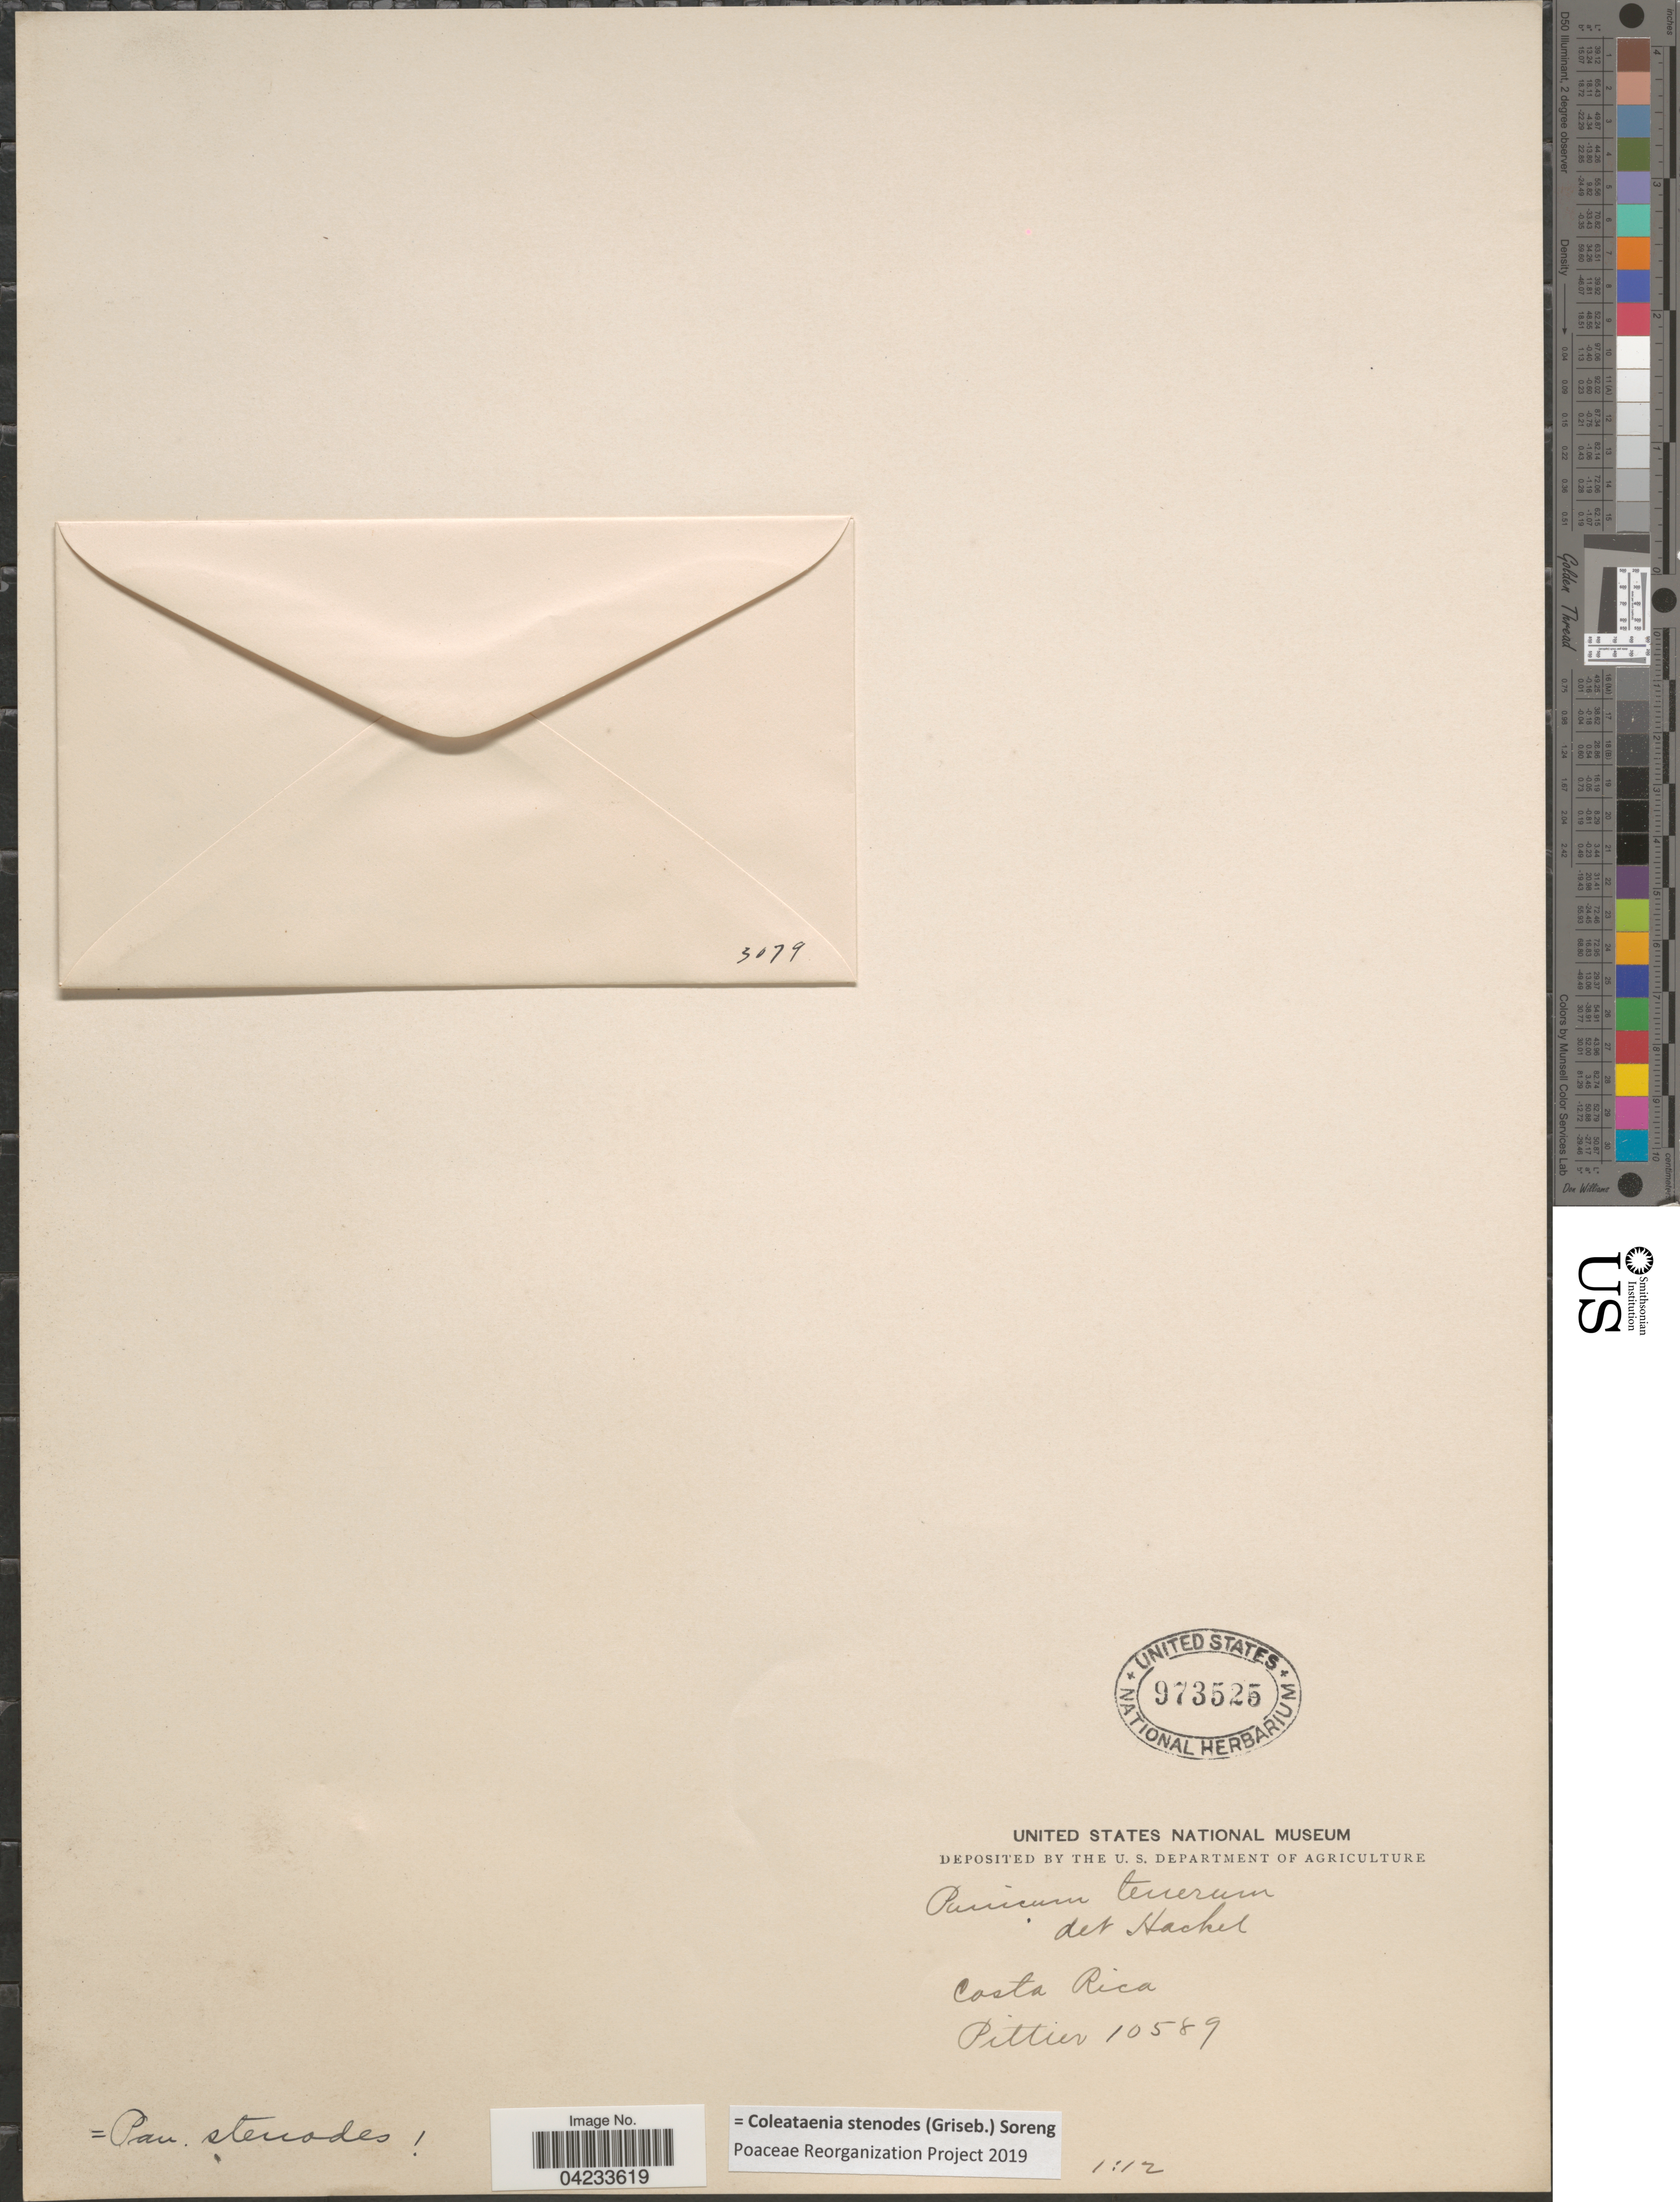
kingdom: Plantae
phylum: Tracheophyta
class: Liliopsida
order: Poales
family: Poaceae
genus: Coleataenia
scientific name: Coleataenia stenodes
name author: (Griseb.) Soreng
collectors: Pittier, --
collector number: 10589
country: Costa Rica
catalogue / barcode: US 973525